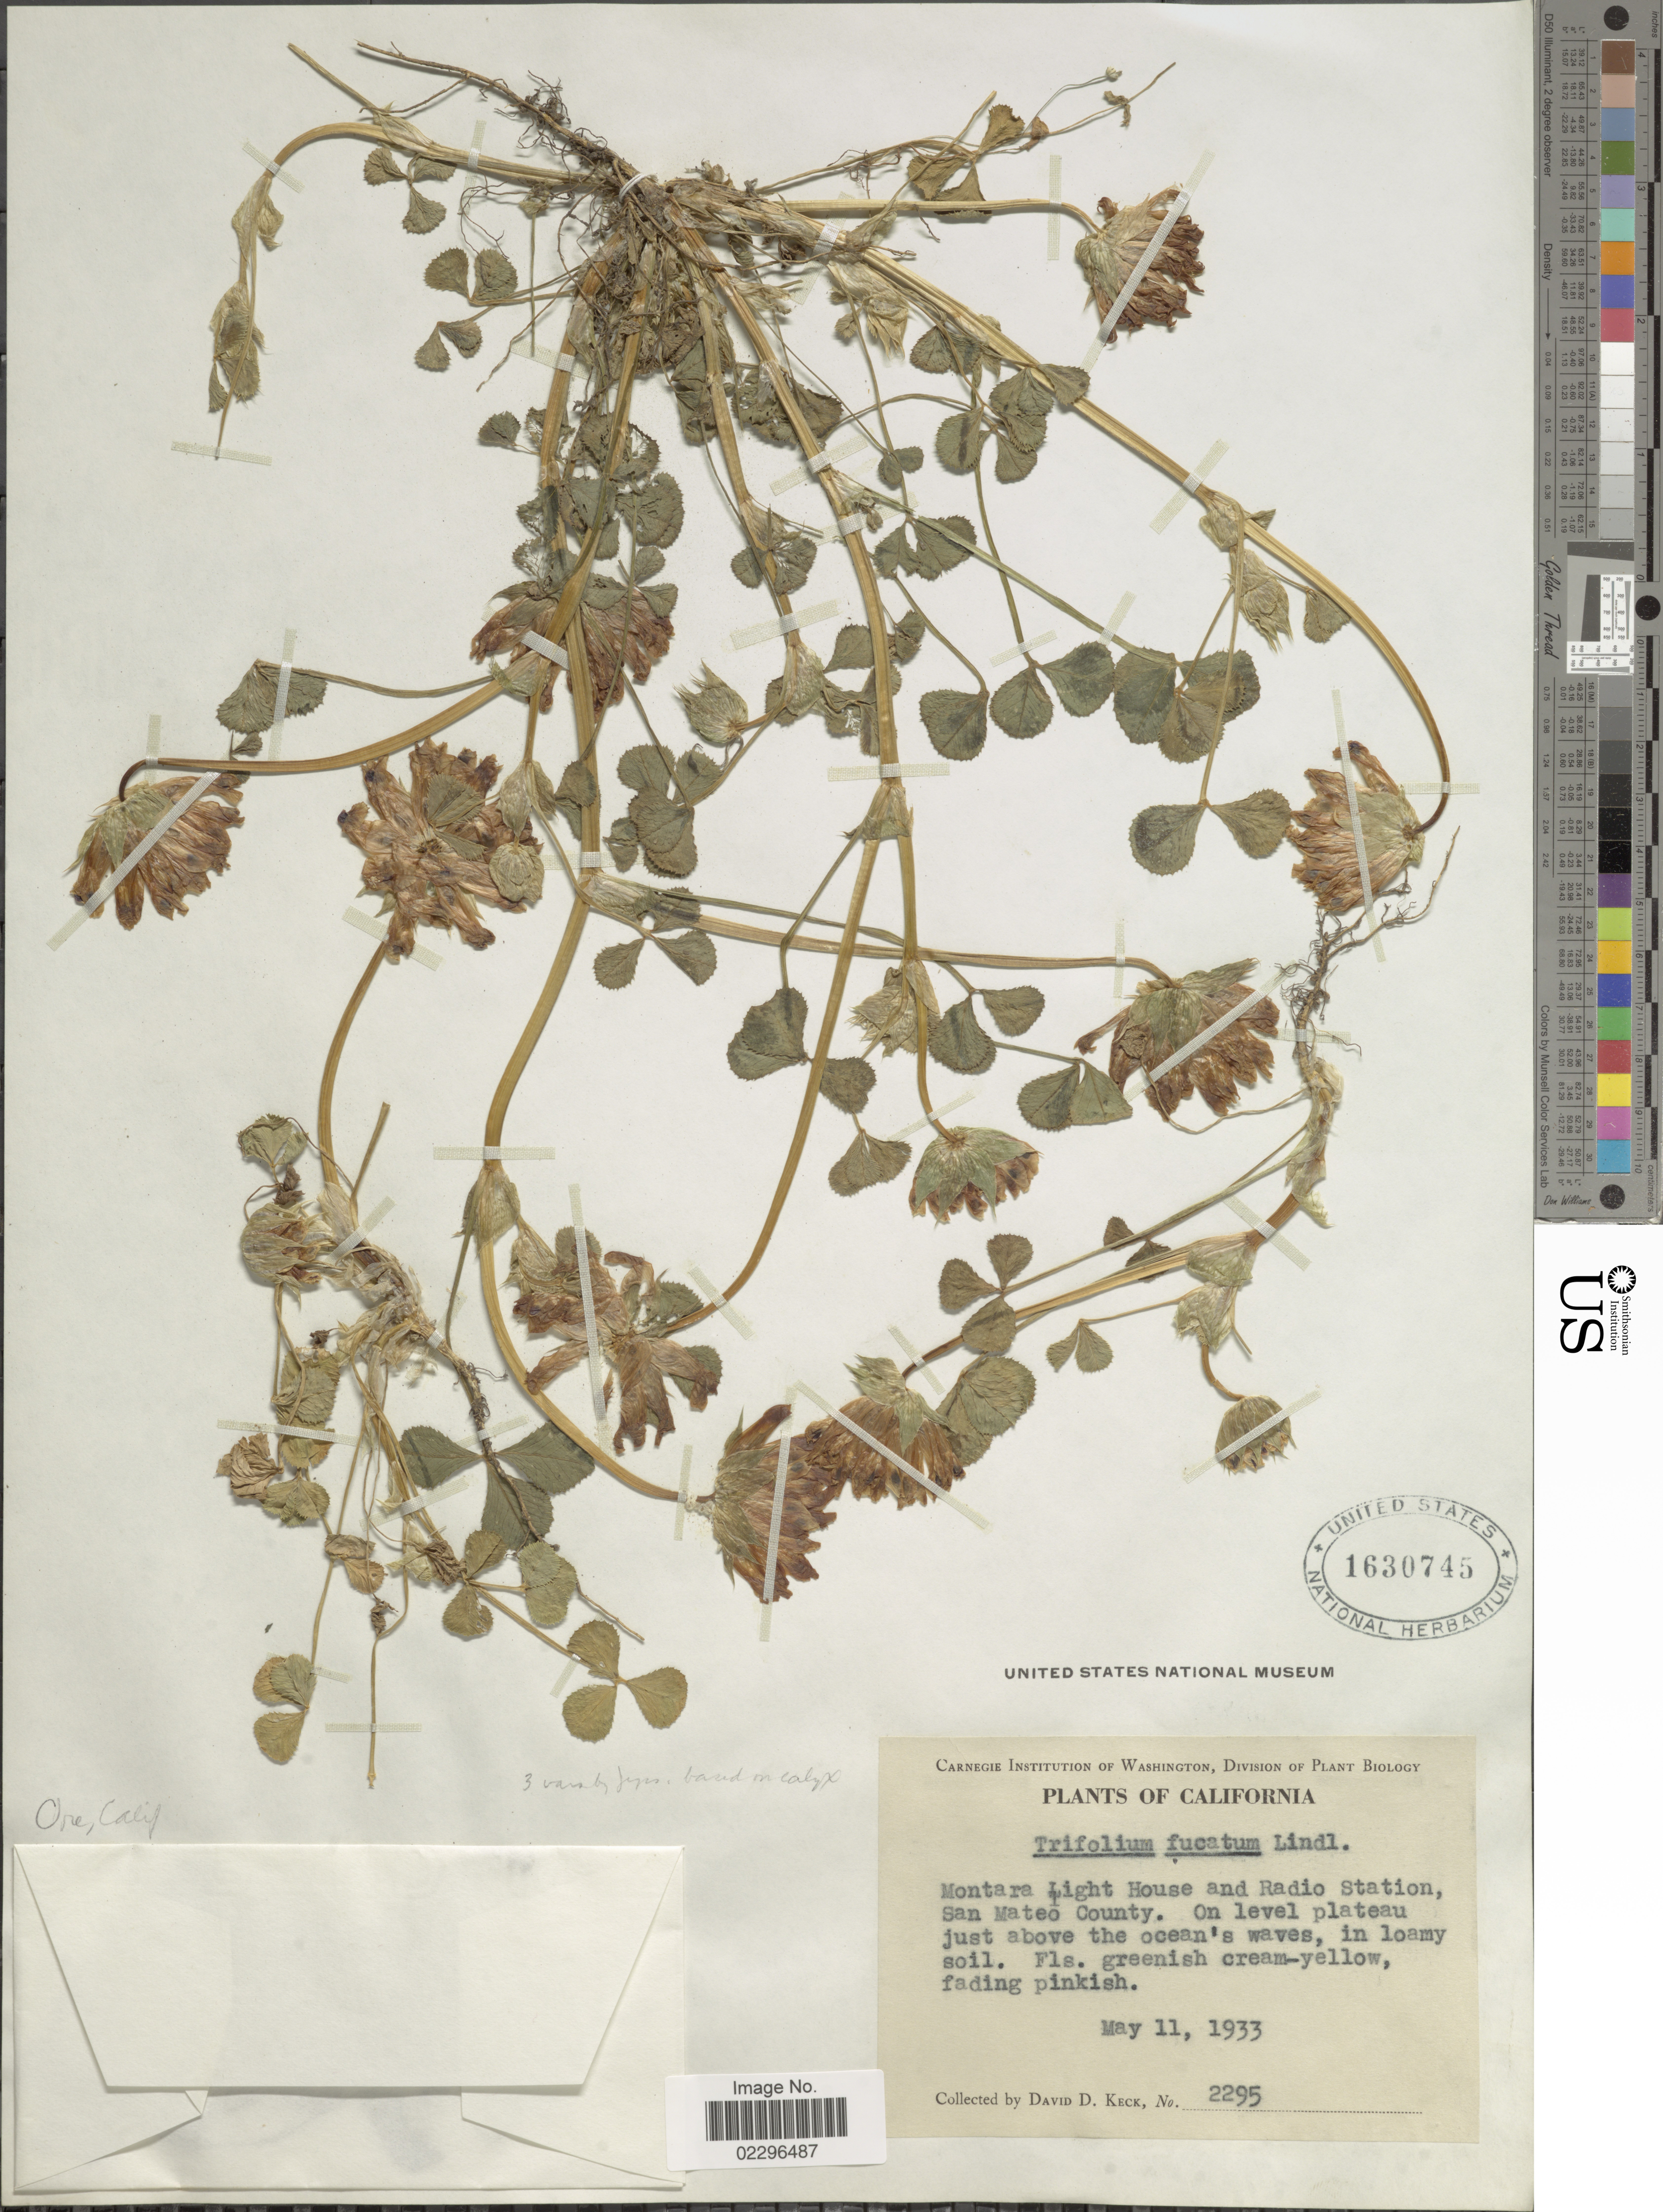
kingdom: Plantae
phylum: Tracheophyta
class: Magnoliopsida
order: Fabales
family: Fabaceae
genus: Trifolium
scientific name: Trifolium fucatum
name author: Lindl.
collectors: D. D. Keck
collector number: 2295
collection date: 1933-05-11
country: United States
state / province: California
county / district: San Mateo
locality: Montara Loight House and Radio Station, San Mateo County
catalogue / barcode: US 1630745